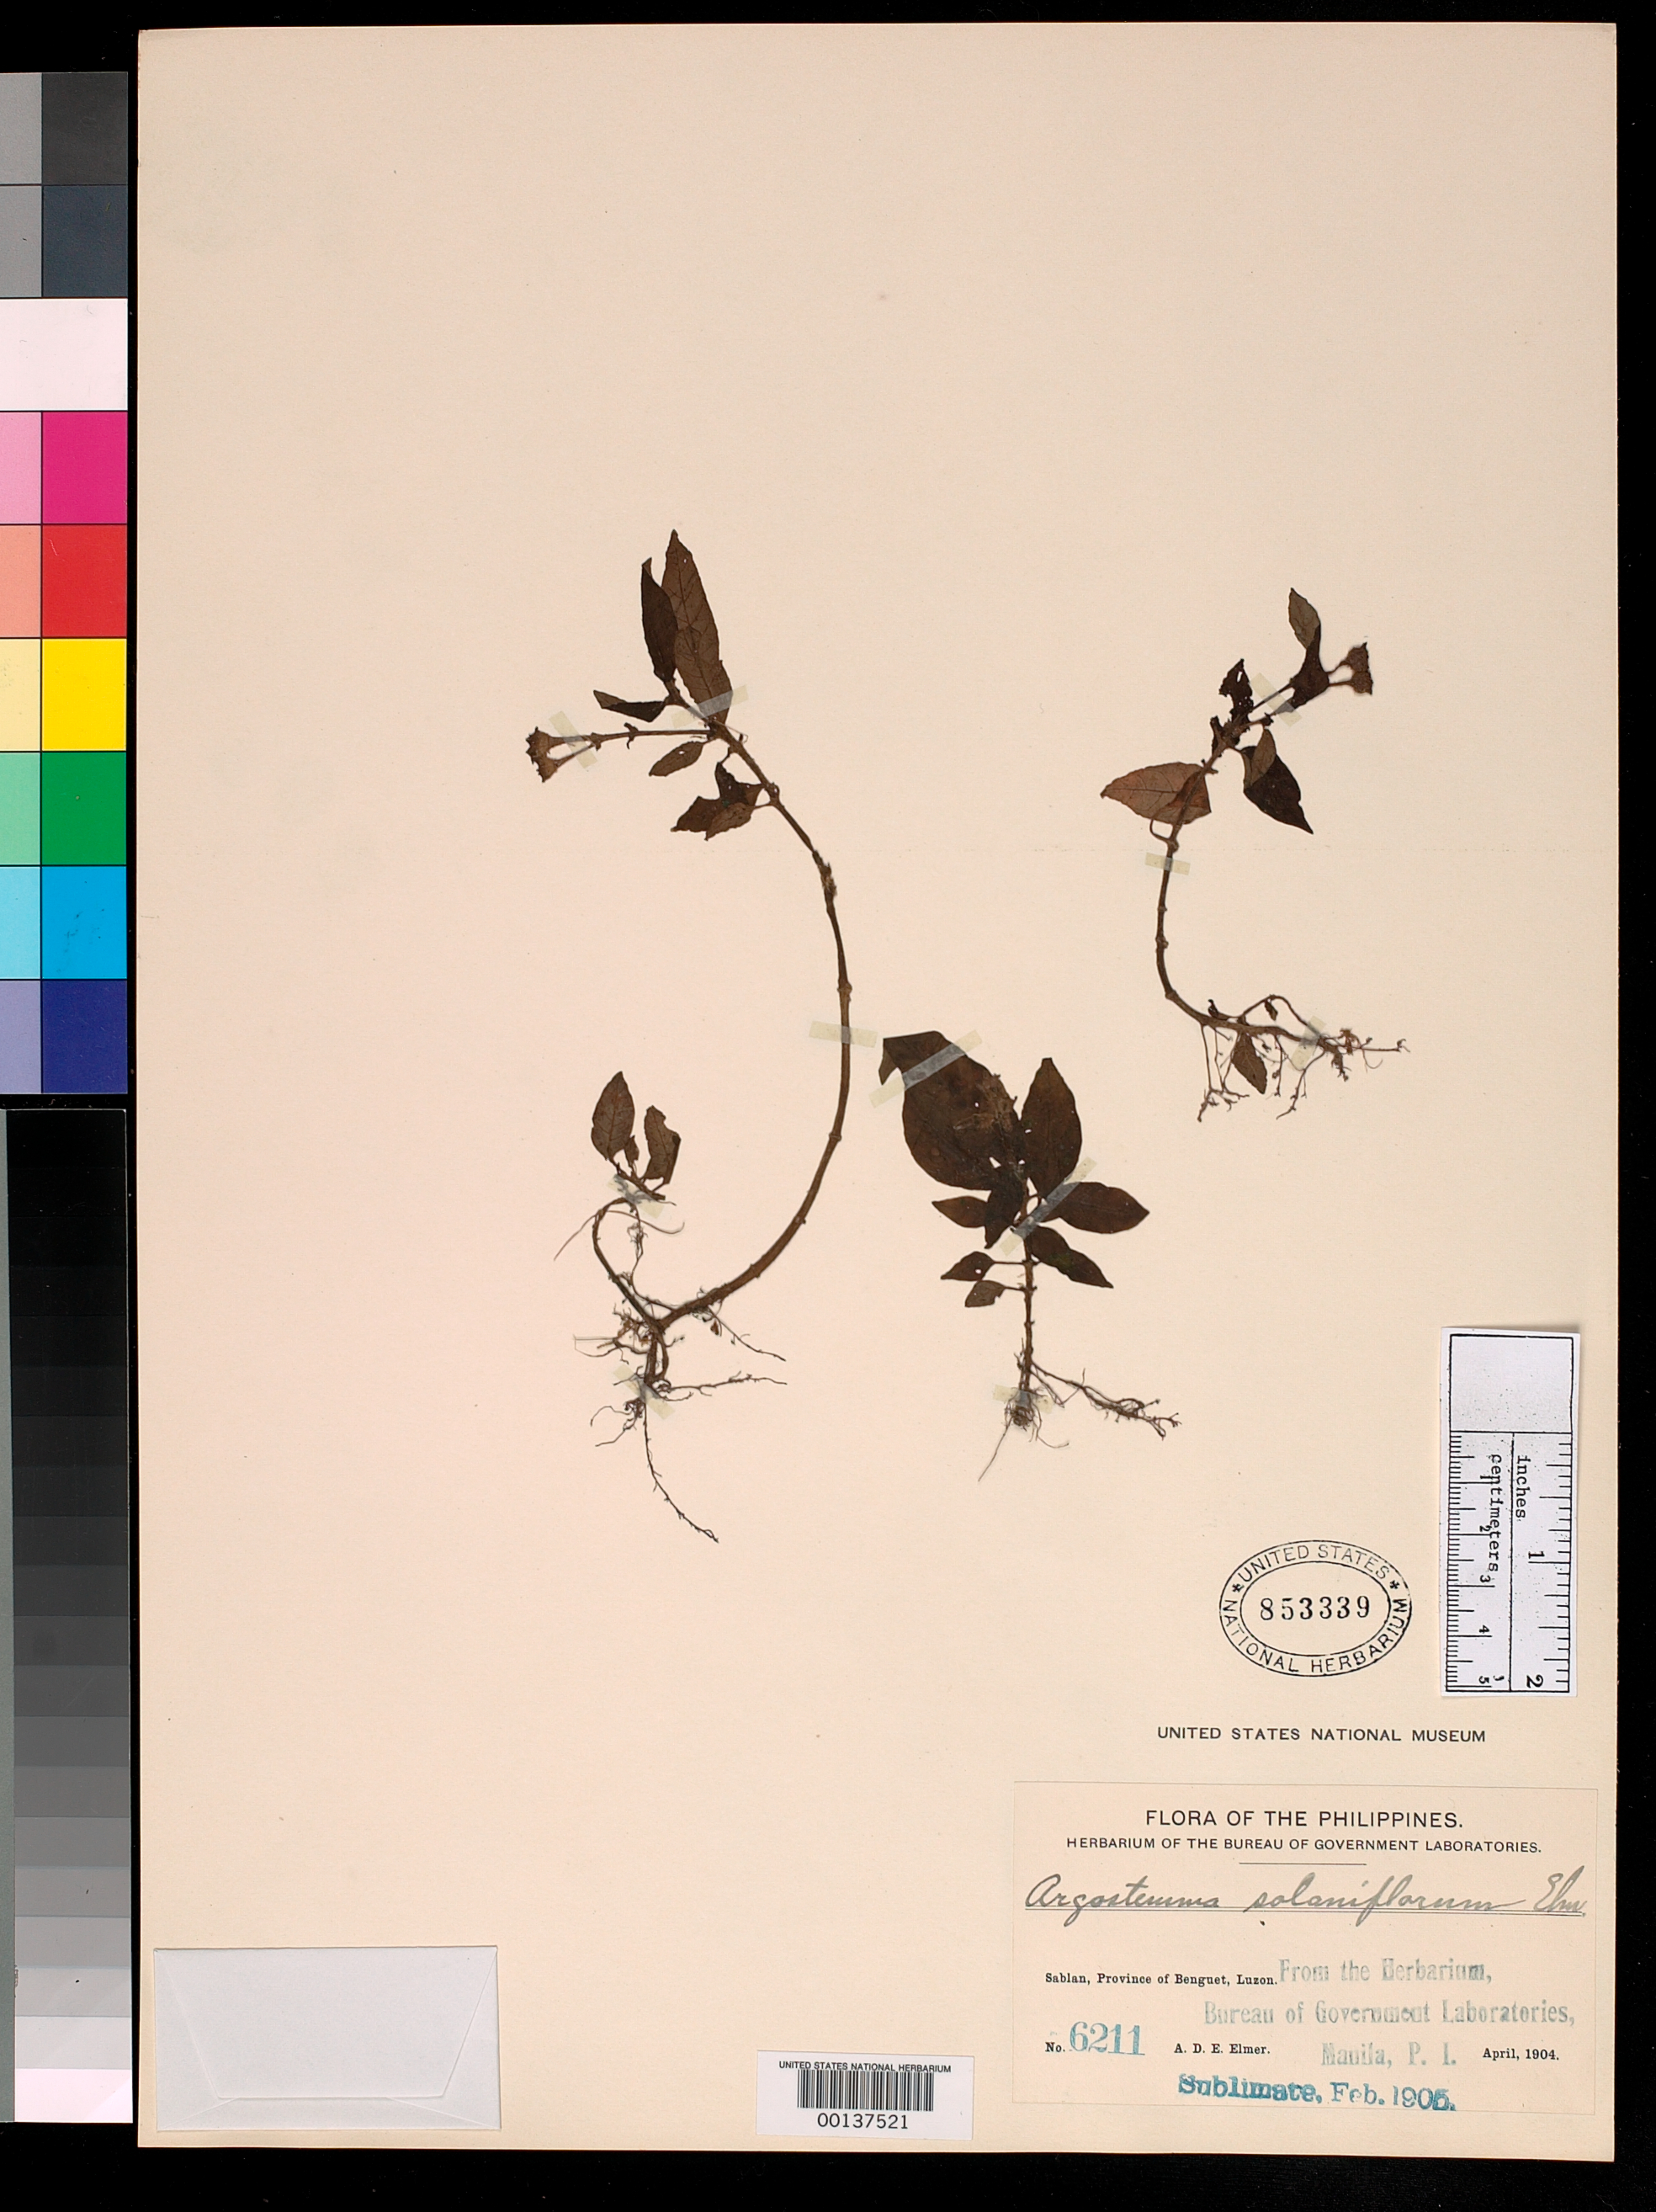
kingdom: Plantae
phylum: Tracheophyta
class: Magnoliopsida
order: Gentianales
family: Rubiaceae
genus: Argostemma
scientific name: Argostemma solaniflorum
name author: Elmer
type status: Isotype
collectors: A. D. E. Elmer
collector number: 6211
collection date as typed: Apr 1904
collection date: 1904-04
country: Philippines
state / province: Cordillera (Administrative Region)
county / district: Benguet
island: Luzon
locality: Sablan.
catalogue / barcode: US 853339